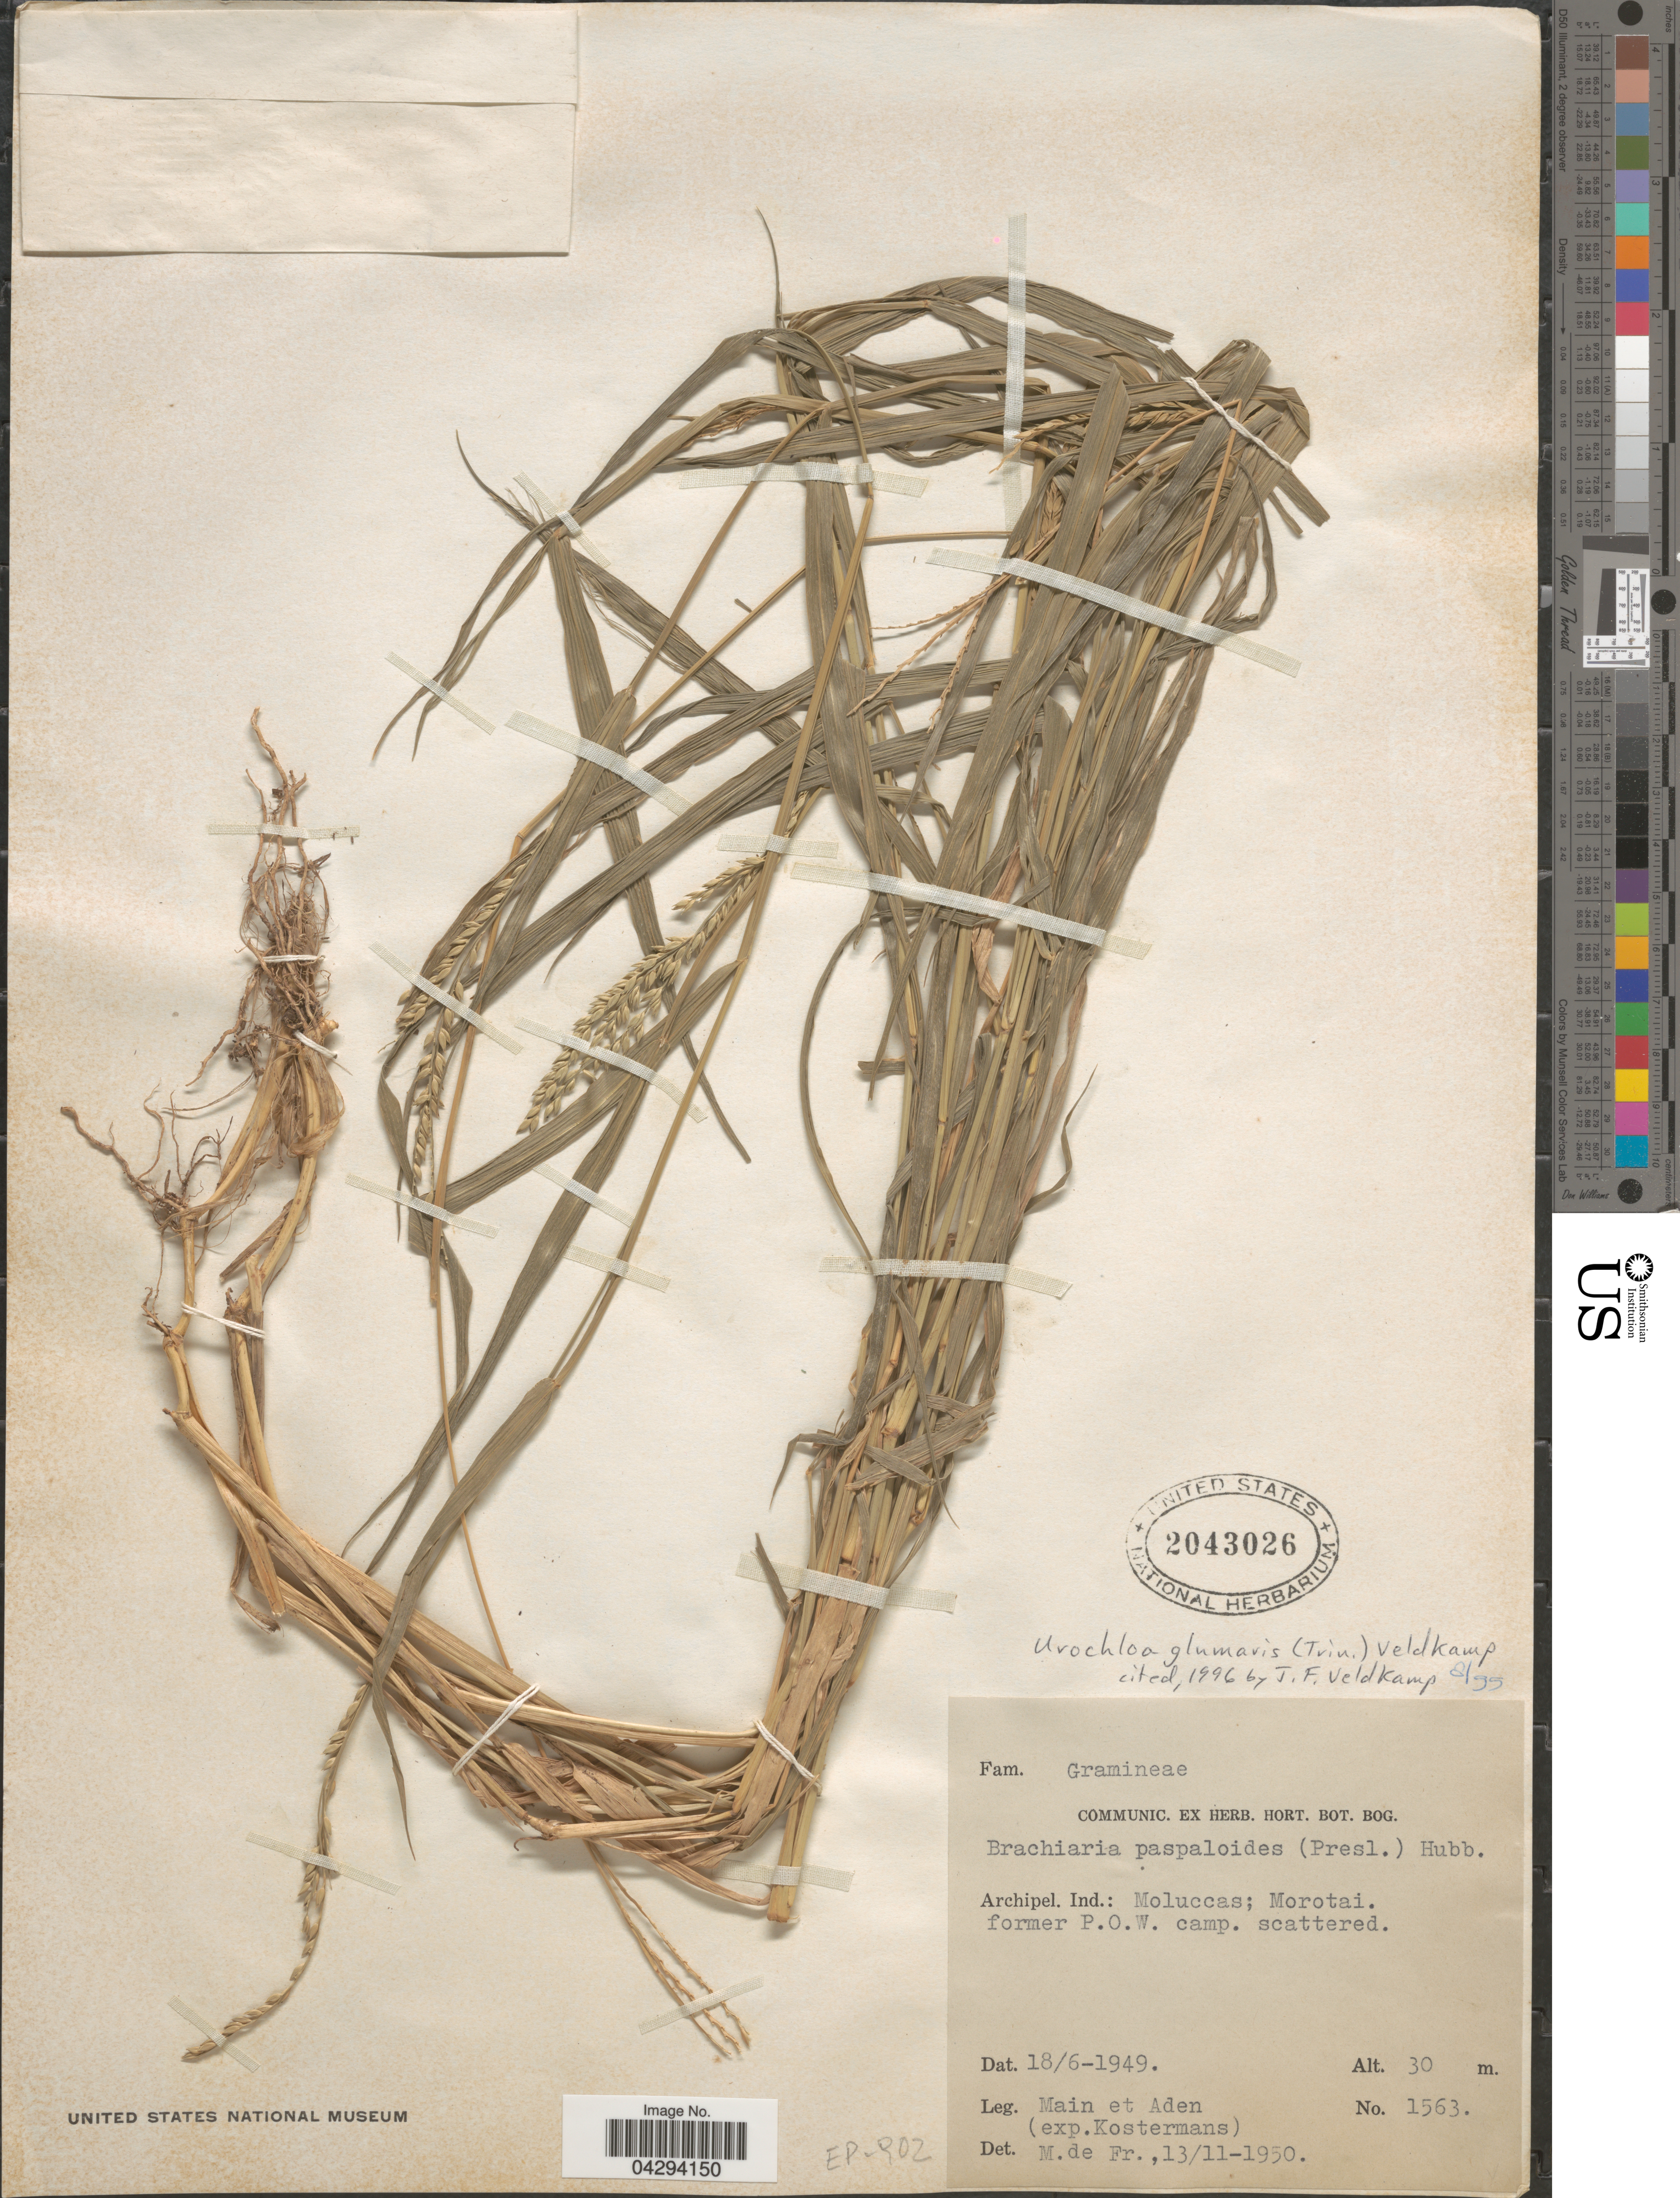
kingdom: Plantae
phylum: Tracheophyta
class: Liliopsida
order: Poales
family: Poaceae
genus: Urochloa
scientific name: Urochloa glumaris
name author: (Trin.) Veldkamp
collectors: -. Main & -- Aden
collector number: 1563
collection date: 1949-06-18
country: Indonesia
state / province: Maluku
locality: Archipel. Ind.: Moluccas; Morotai. Former P.O.W. camp. (exp. Kostermans).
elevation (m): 30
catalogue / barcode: US 2043026